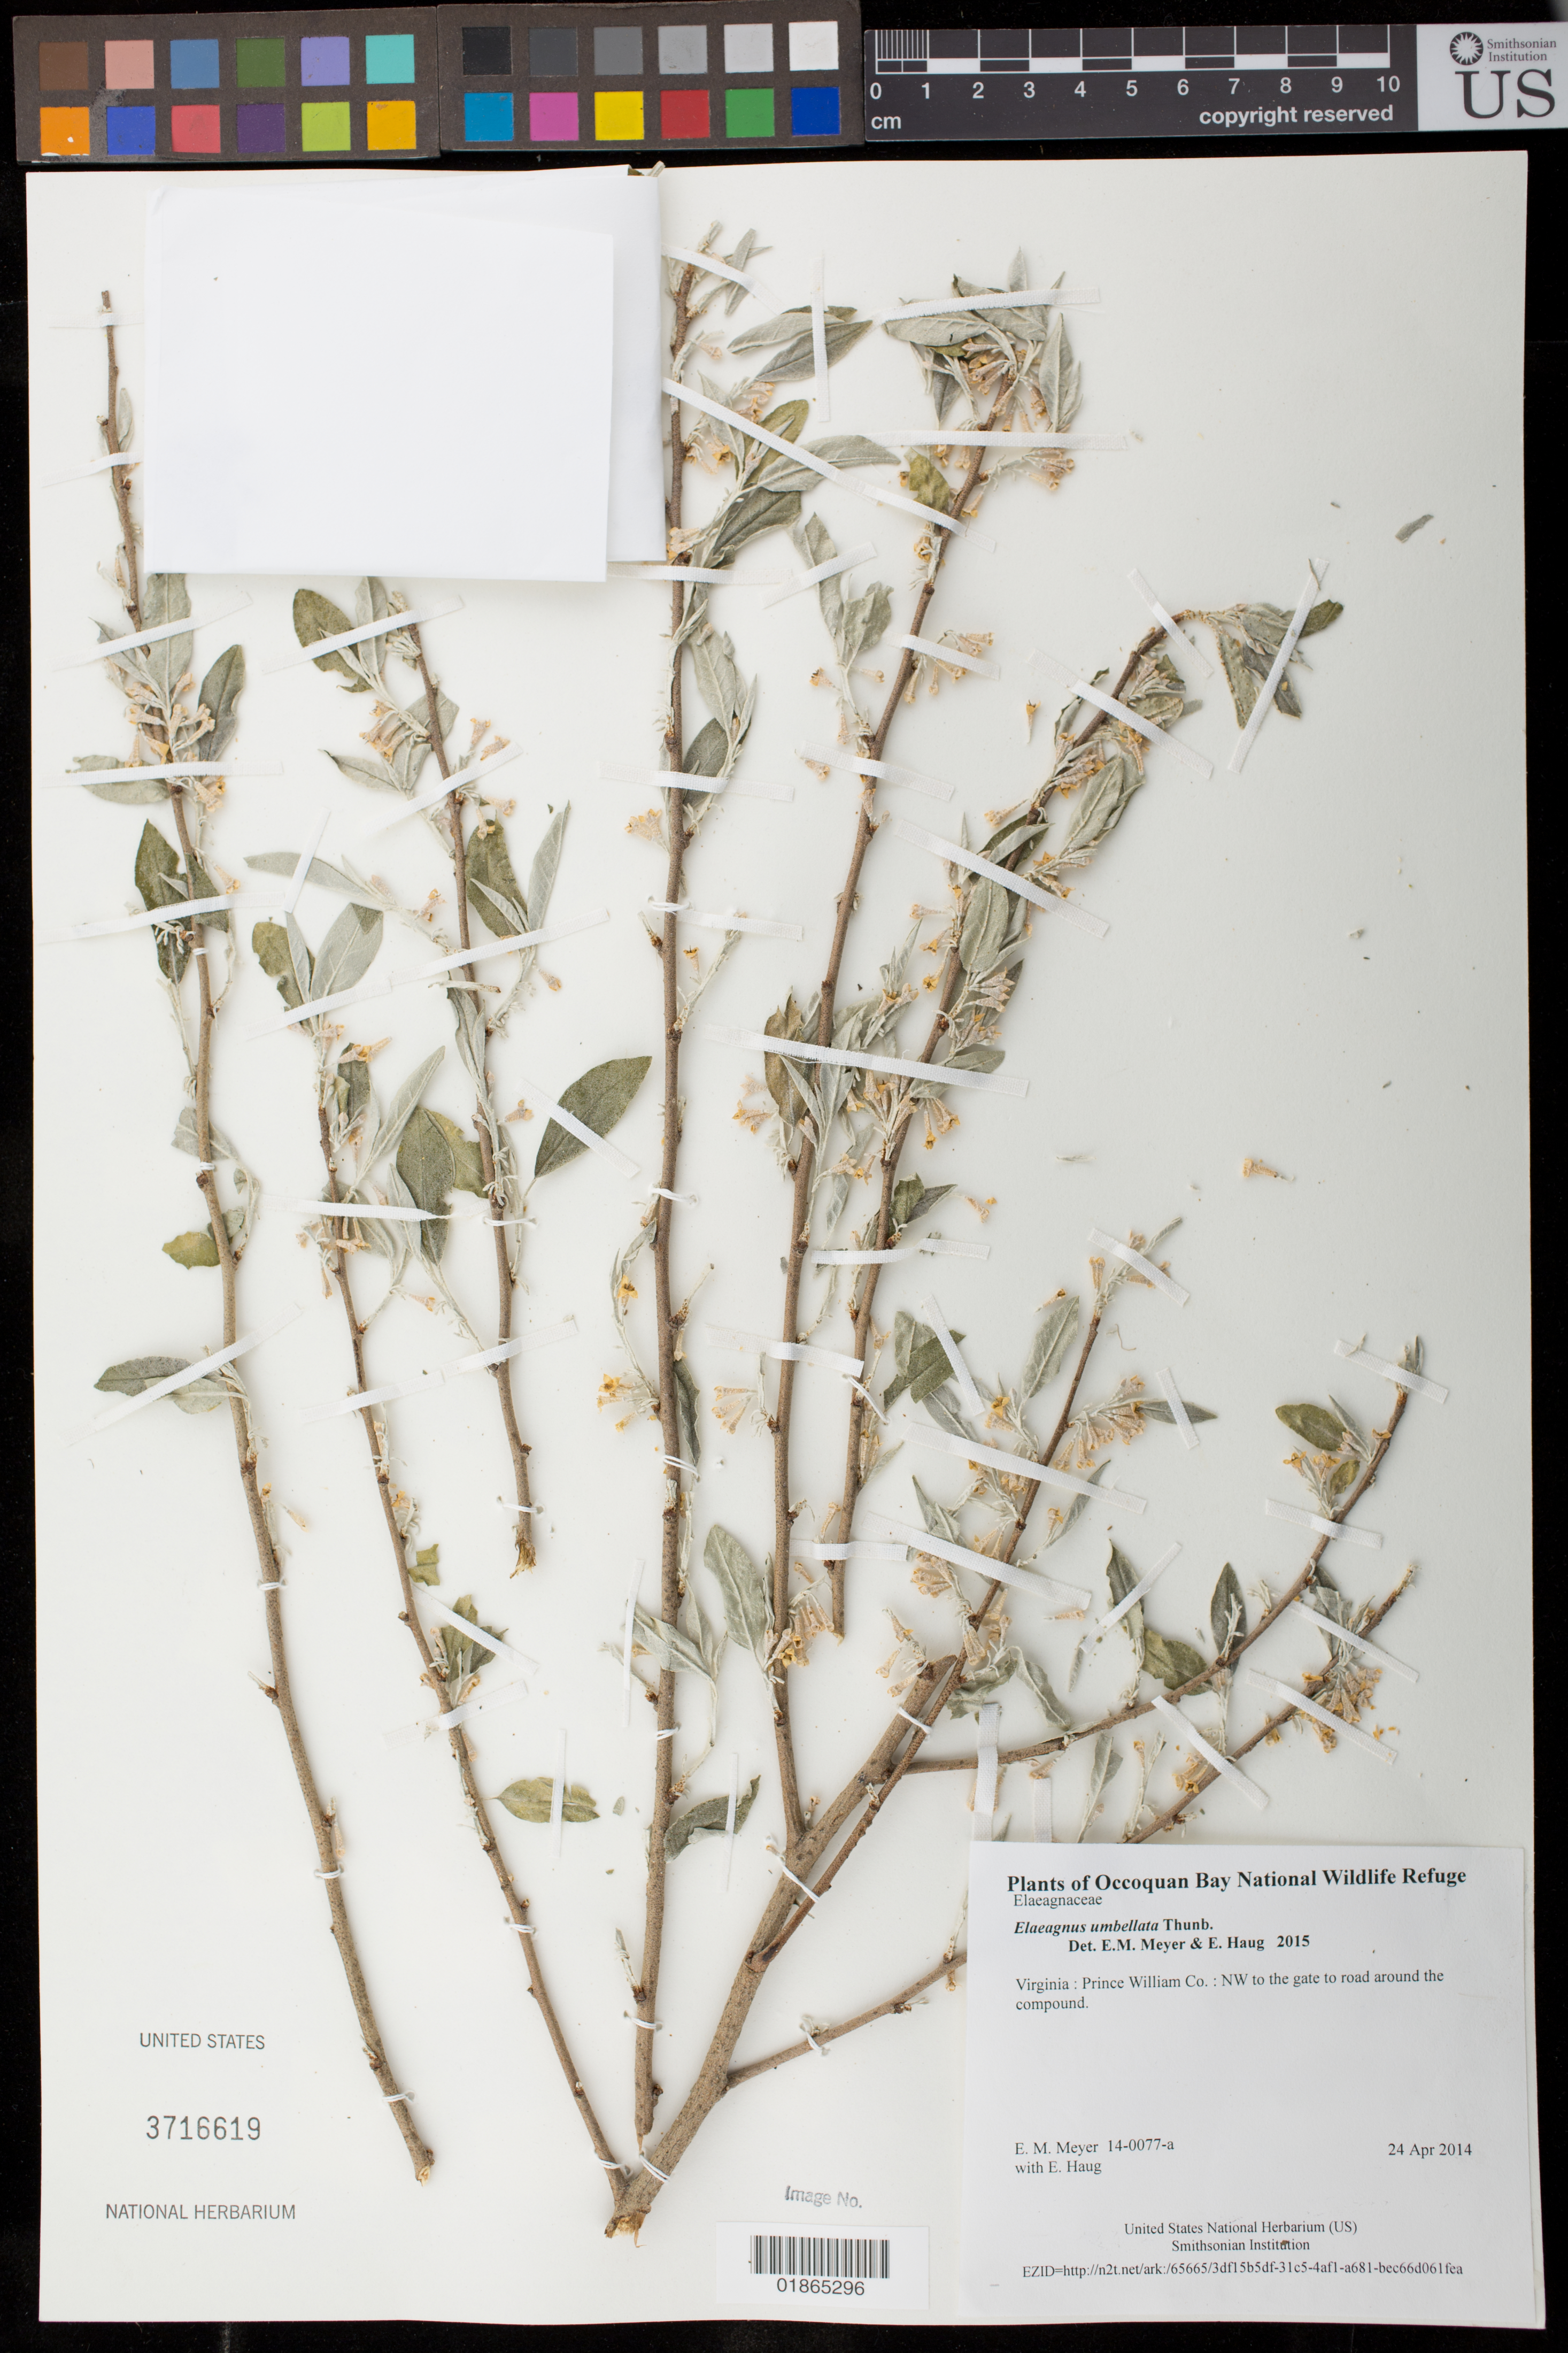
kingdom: Plantae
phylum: Tracheophyta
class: Magnoliopsida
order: Rosales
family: Elaeagnaceae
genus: Elaeagnus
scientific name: Elaeagnus umbellata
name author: Thunb.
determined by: Meyer, E. M.; Haug, E.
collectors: E. M. Meyer & E. Haug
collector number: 14-0077-a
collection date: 2014-04-24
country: United States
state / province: Virginia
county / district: Prince William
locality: NW to the gate to road around the compound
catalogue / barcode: US 3716619